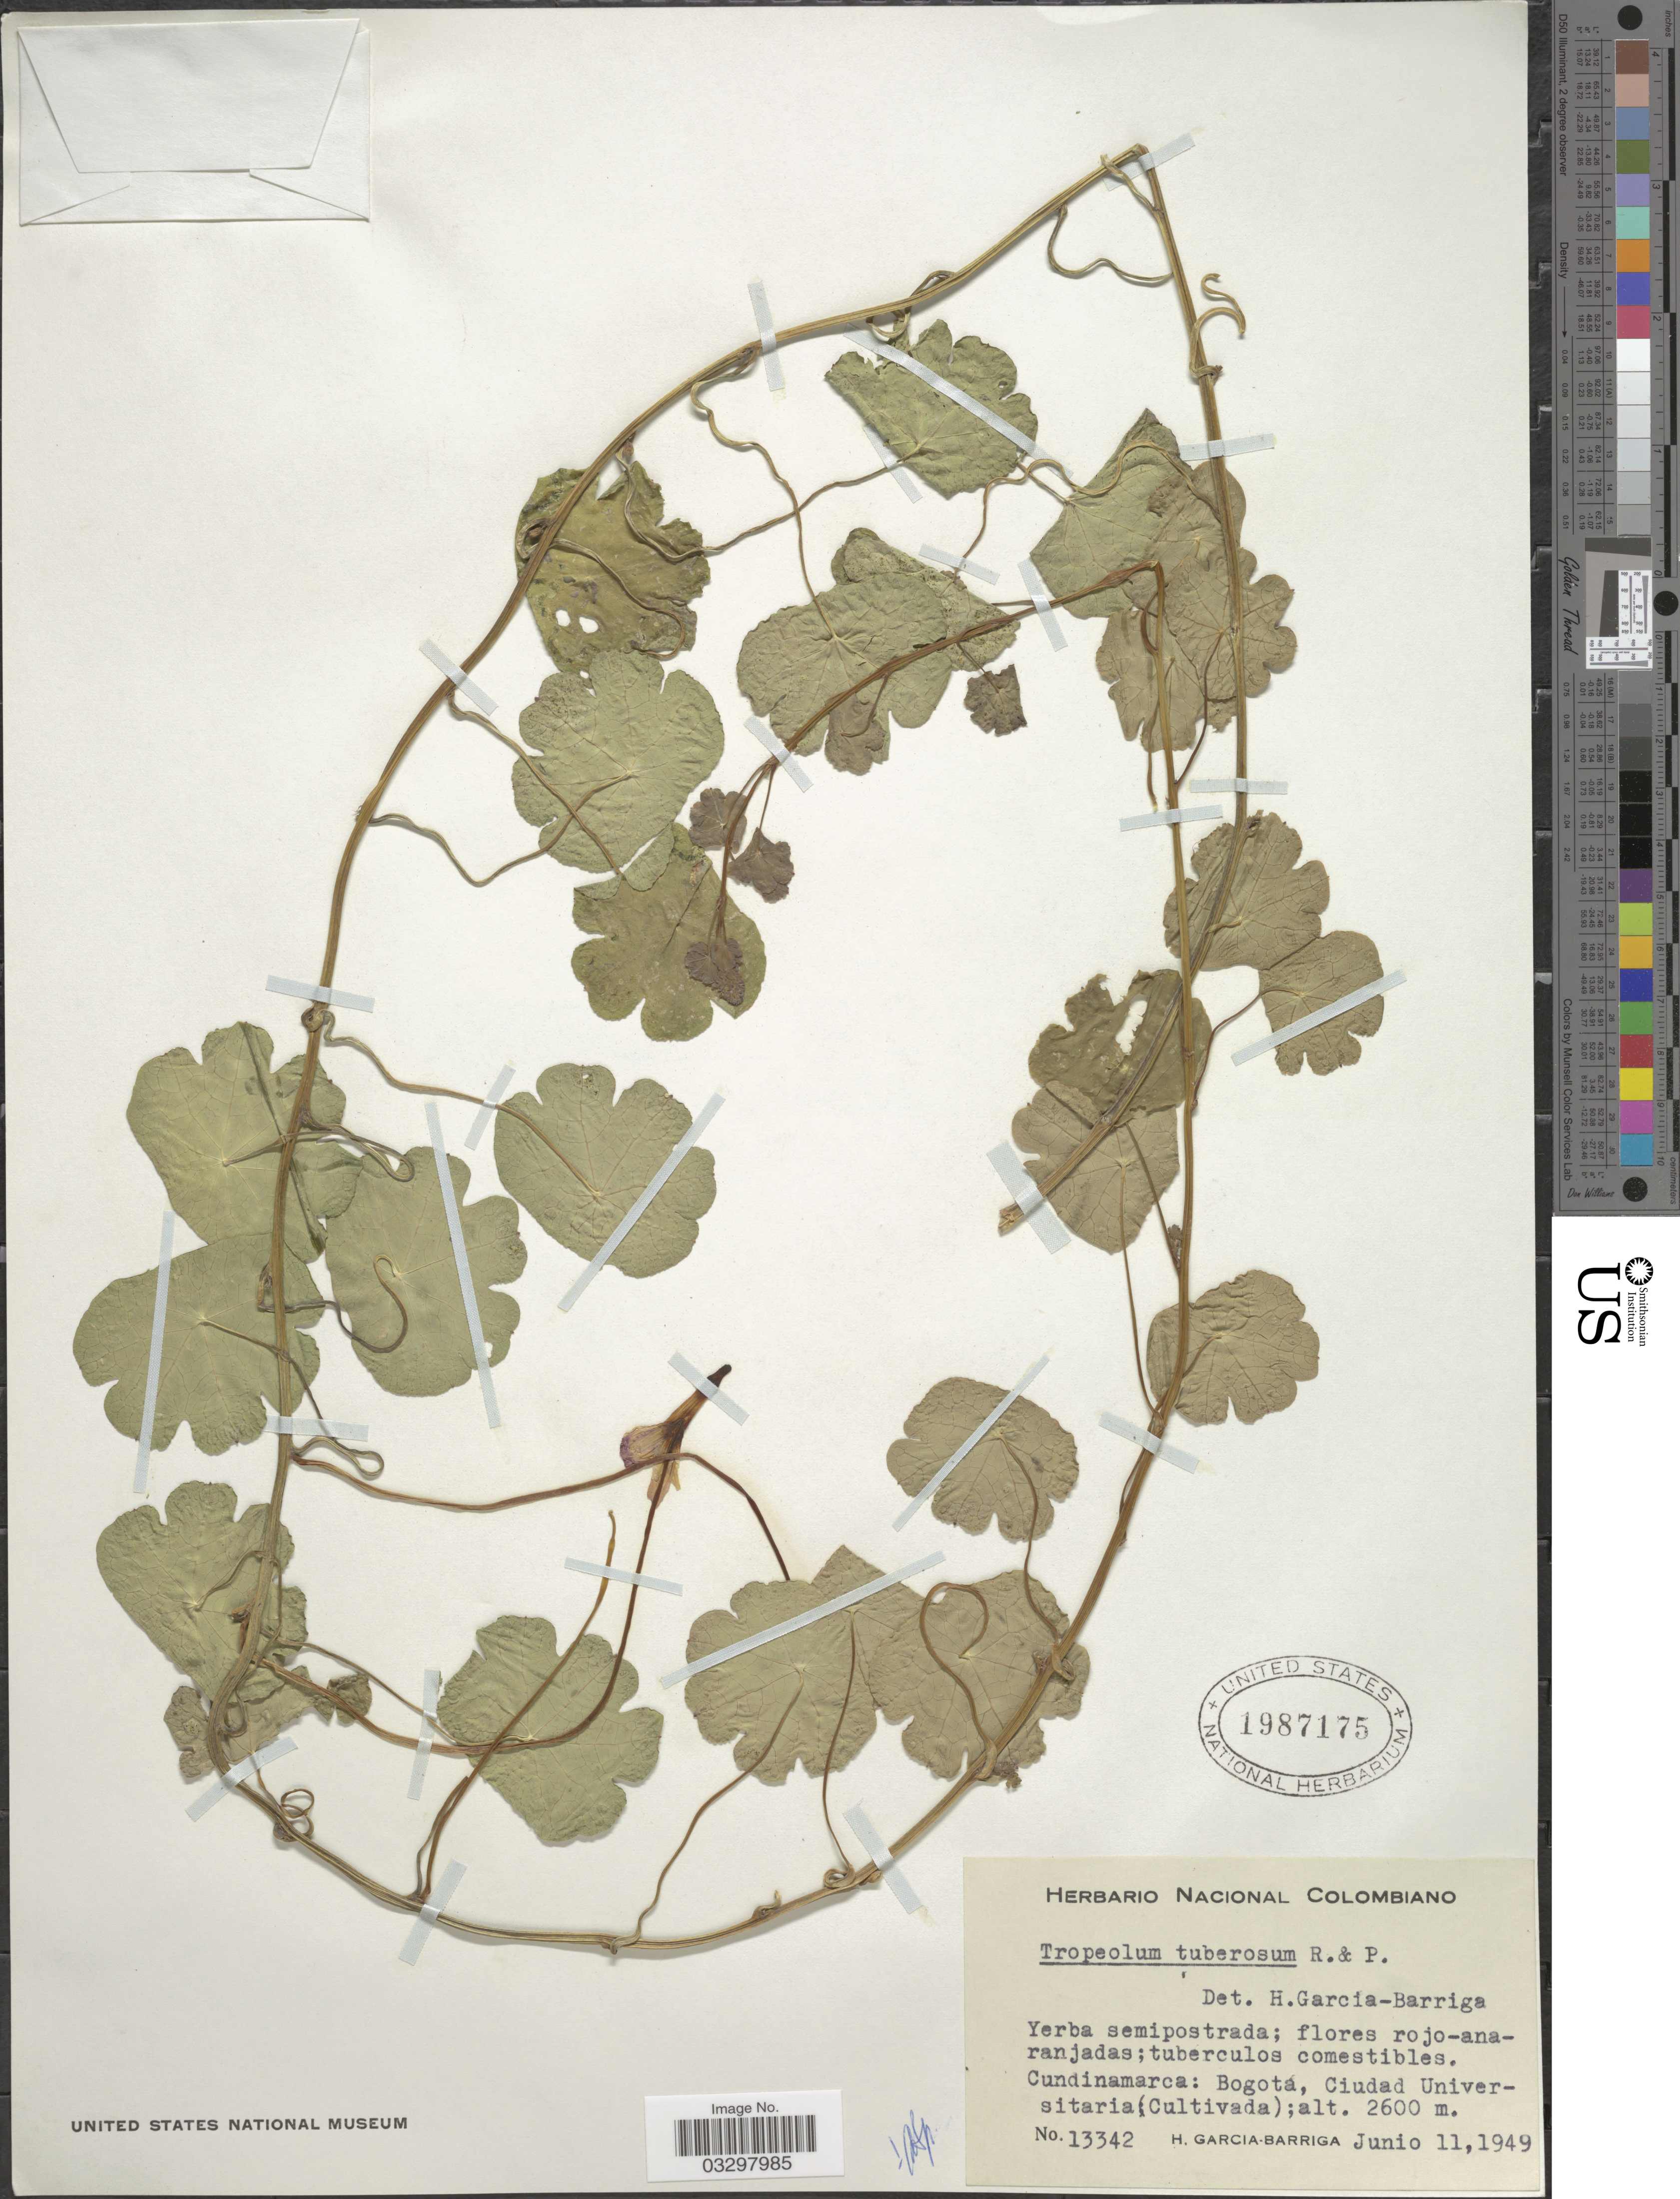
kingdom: Plantae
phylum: Tracheophyta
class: Magnoliopsida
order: Brassicales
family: Tropaeolaceae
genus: Tropaeolum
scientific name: Tropaeolum tuberosum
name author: Ruiz & Pav.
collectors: H. García Barriga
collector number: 13342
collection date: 1949-06-11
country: Colombia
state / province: Cundinamarca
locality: Bogota, Ciudad Universitaria.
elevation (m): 2600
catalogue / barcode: US 1987175